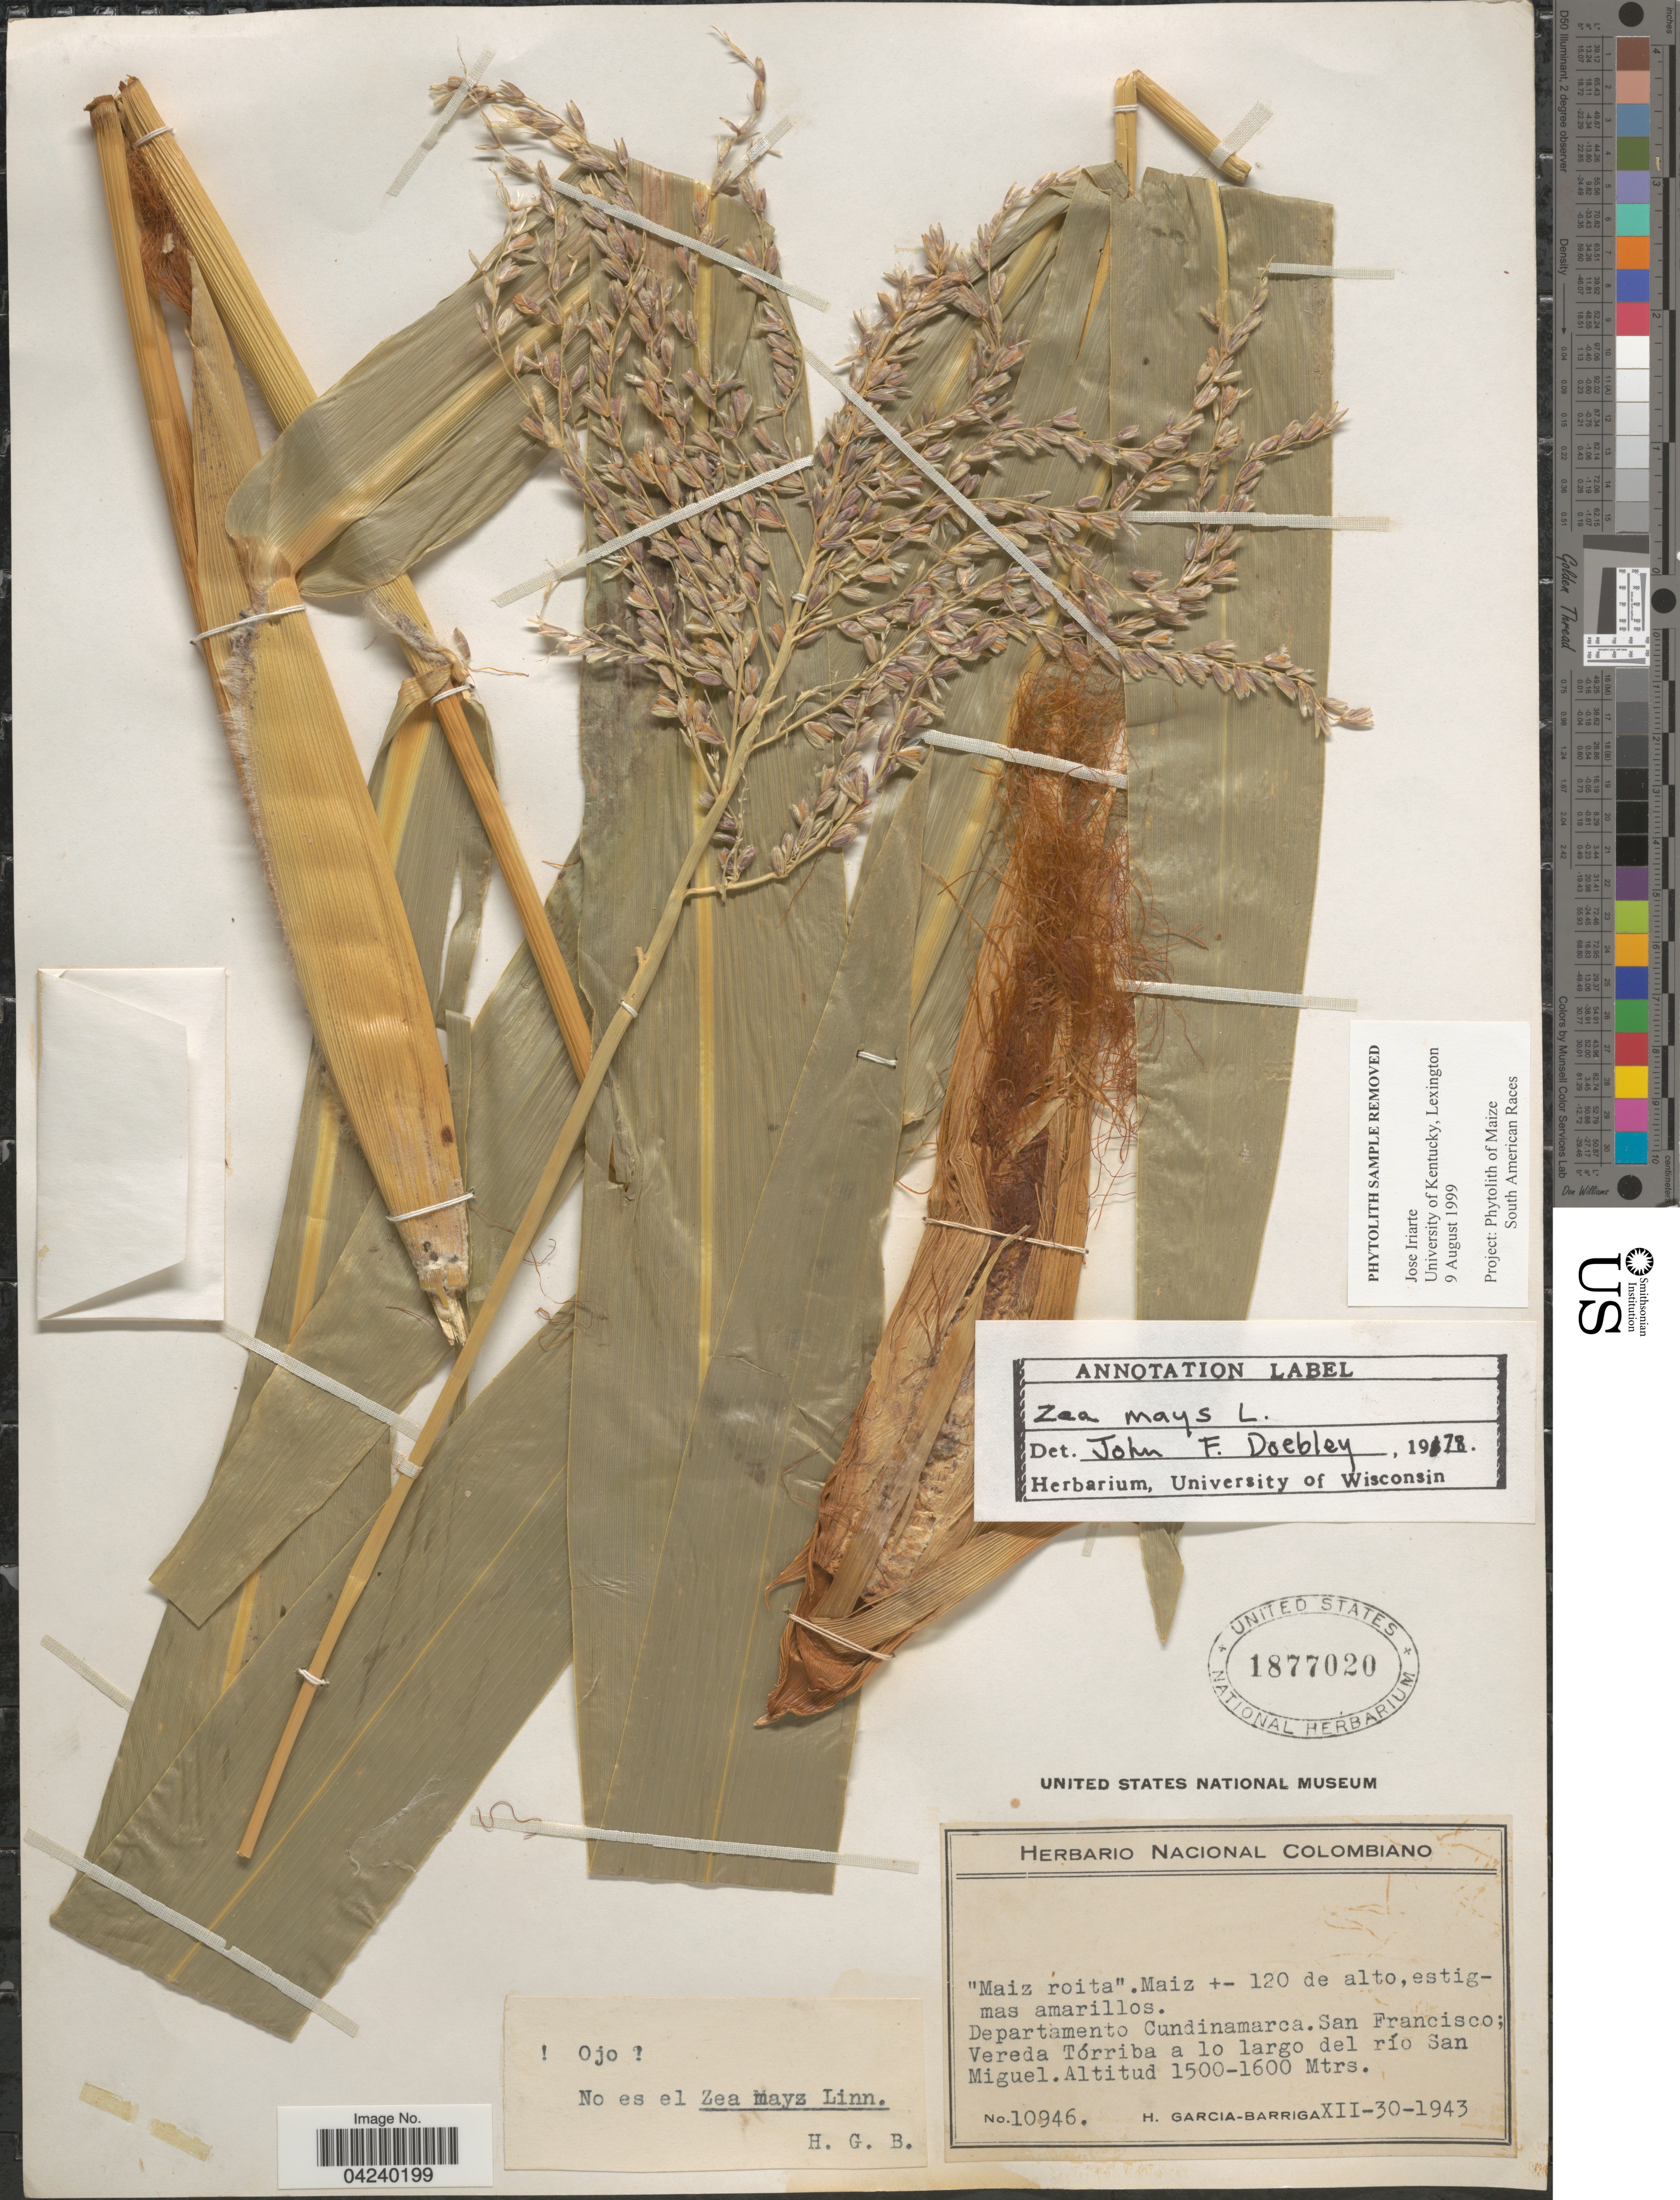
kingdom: Plantae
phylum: Tracheophyta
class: Liliopsida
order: Poales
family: Poaceae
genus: Zea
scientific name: Zea mays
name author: L.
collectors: H. García Barriga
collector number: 10946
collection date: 1943-12-30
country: Colombia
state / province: Cundinamarca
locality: Departamento Cundinamarca. San Francisco: Vereda Tórriba a lo largo del río San Miguel.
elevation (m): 1500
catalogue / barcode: US 1877020